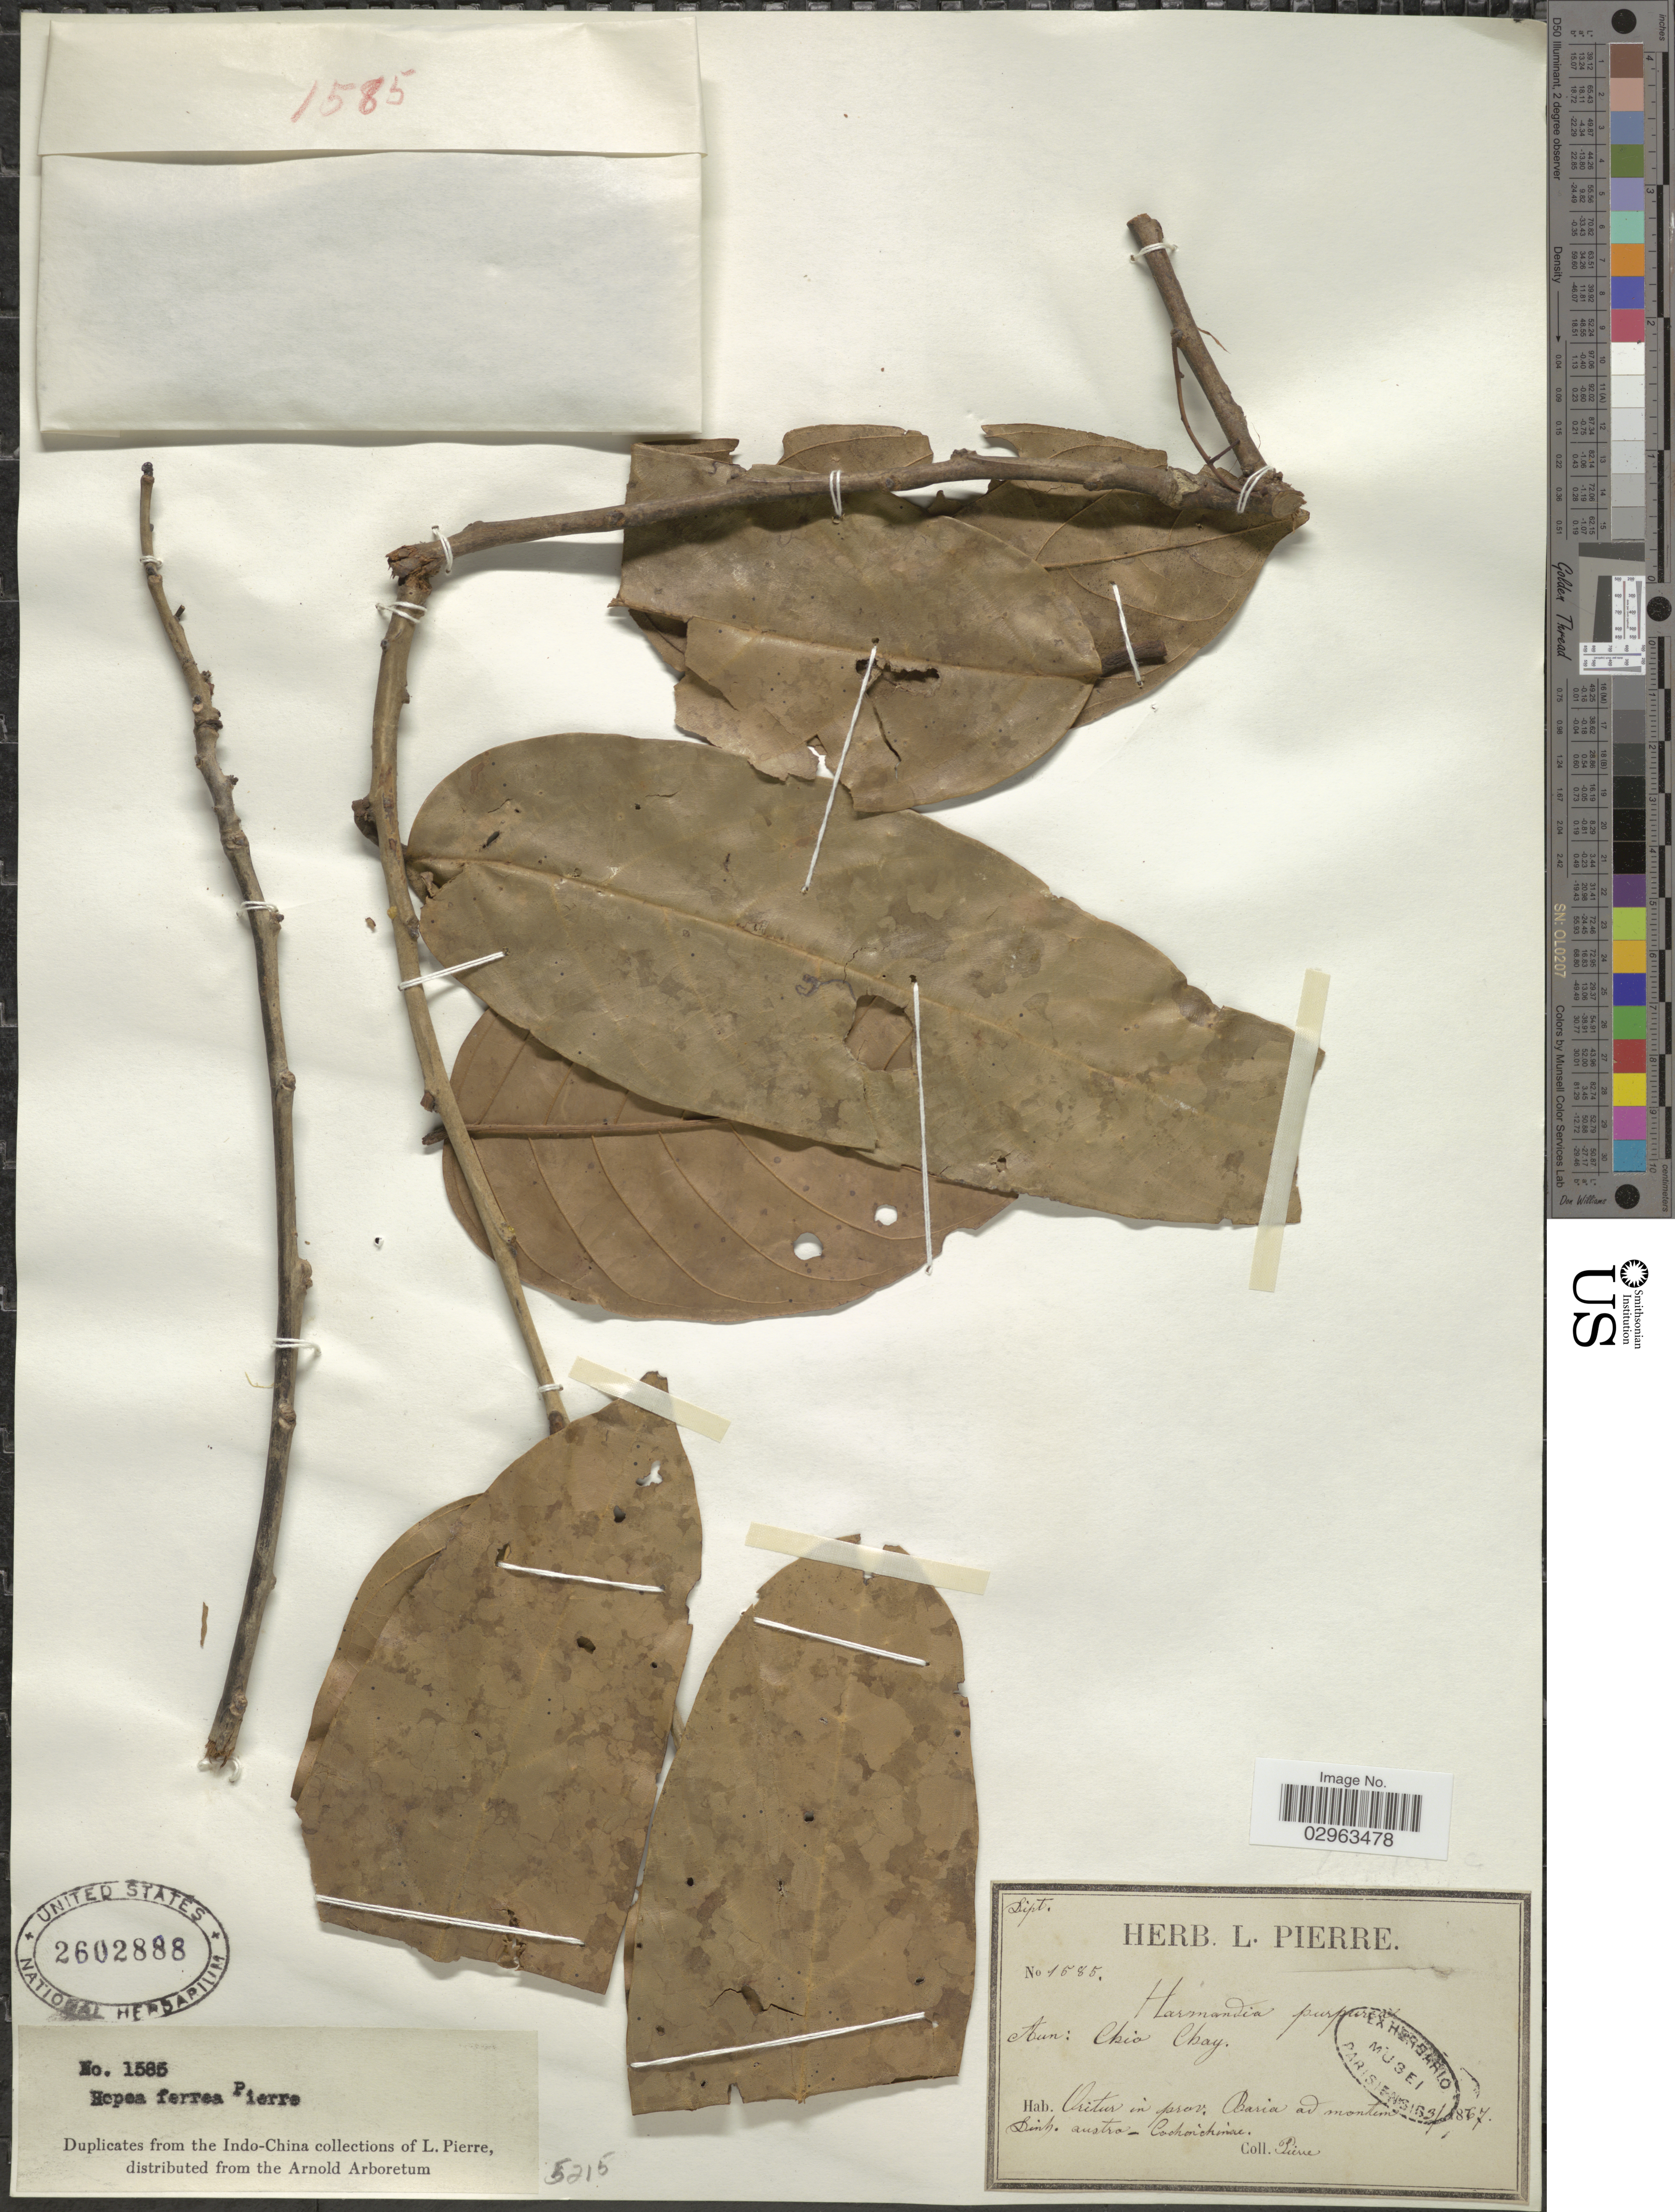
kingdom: Plantae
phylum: Tracheophyta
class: Magnoliopsida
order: Malvales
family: Dipterocarpaceae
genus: Hopea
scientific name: Hopea ferrea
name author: Pierre ex Laness.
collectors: L. Pierre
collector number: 1585*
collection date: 1867-03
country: Vietnam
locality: Ann: Ckio Ckay. Critier in prov. Baria ad montim Binh. austro-Cochinchinae.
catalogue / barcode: US 2602888